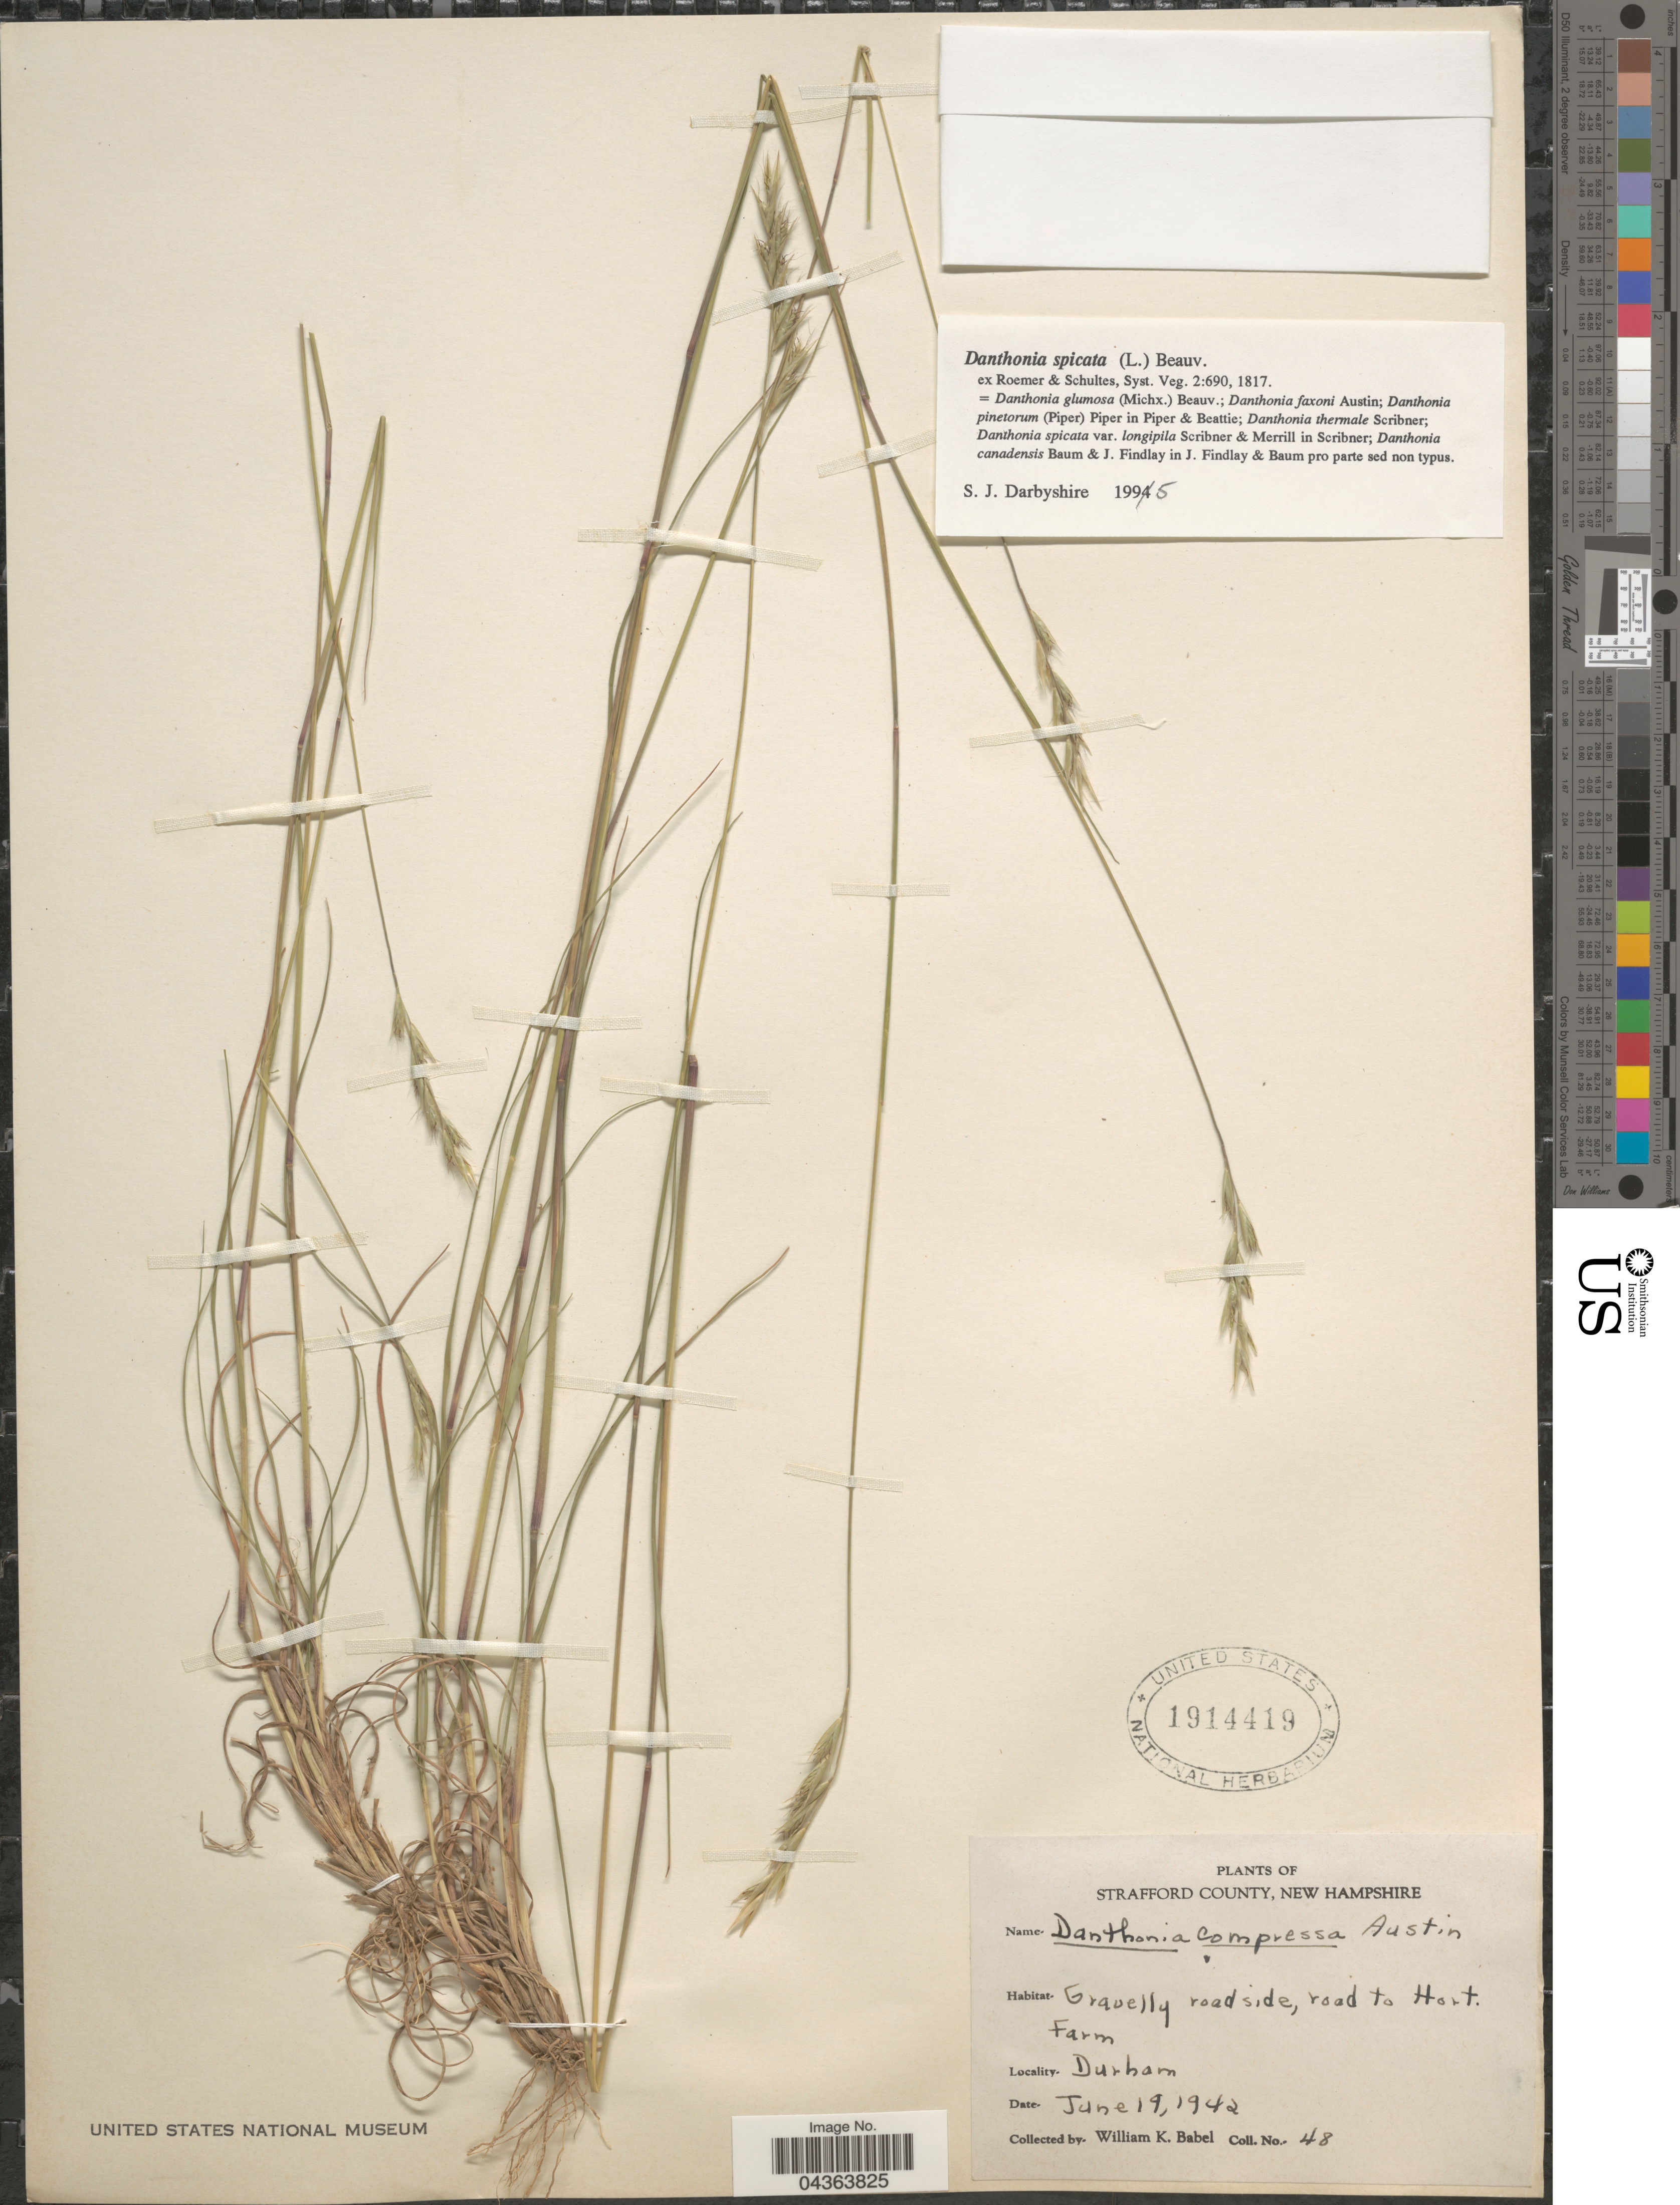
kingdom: Plantae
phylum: Tracheophyta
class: Liliopsida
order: Poales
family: Poaceae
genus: Danthonia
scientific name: Danthonia spicata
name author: (L.) P. Beauv. ex Roem. & Schult.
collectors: W. Babel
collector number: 48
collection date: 1942-06-19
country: United States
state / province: New Hampshire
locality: Strafford County. Road to Hort. Farm. Durham.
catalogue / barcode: US 1914419